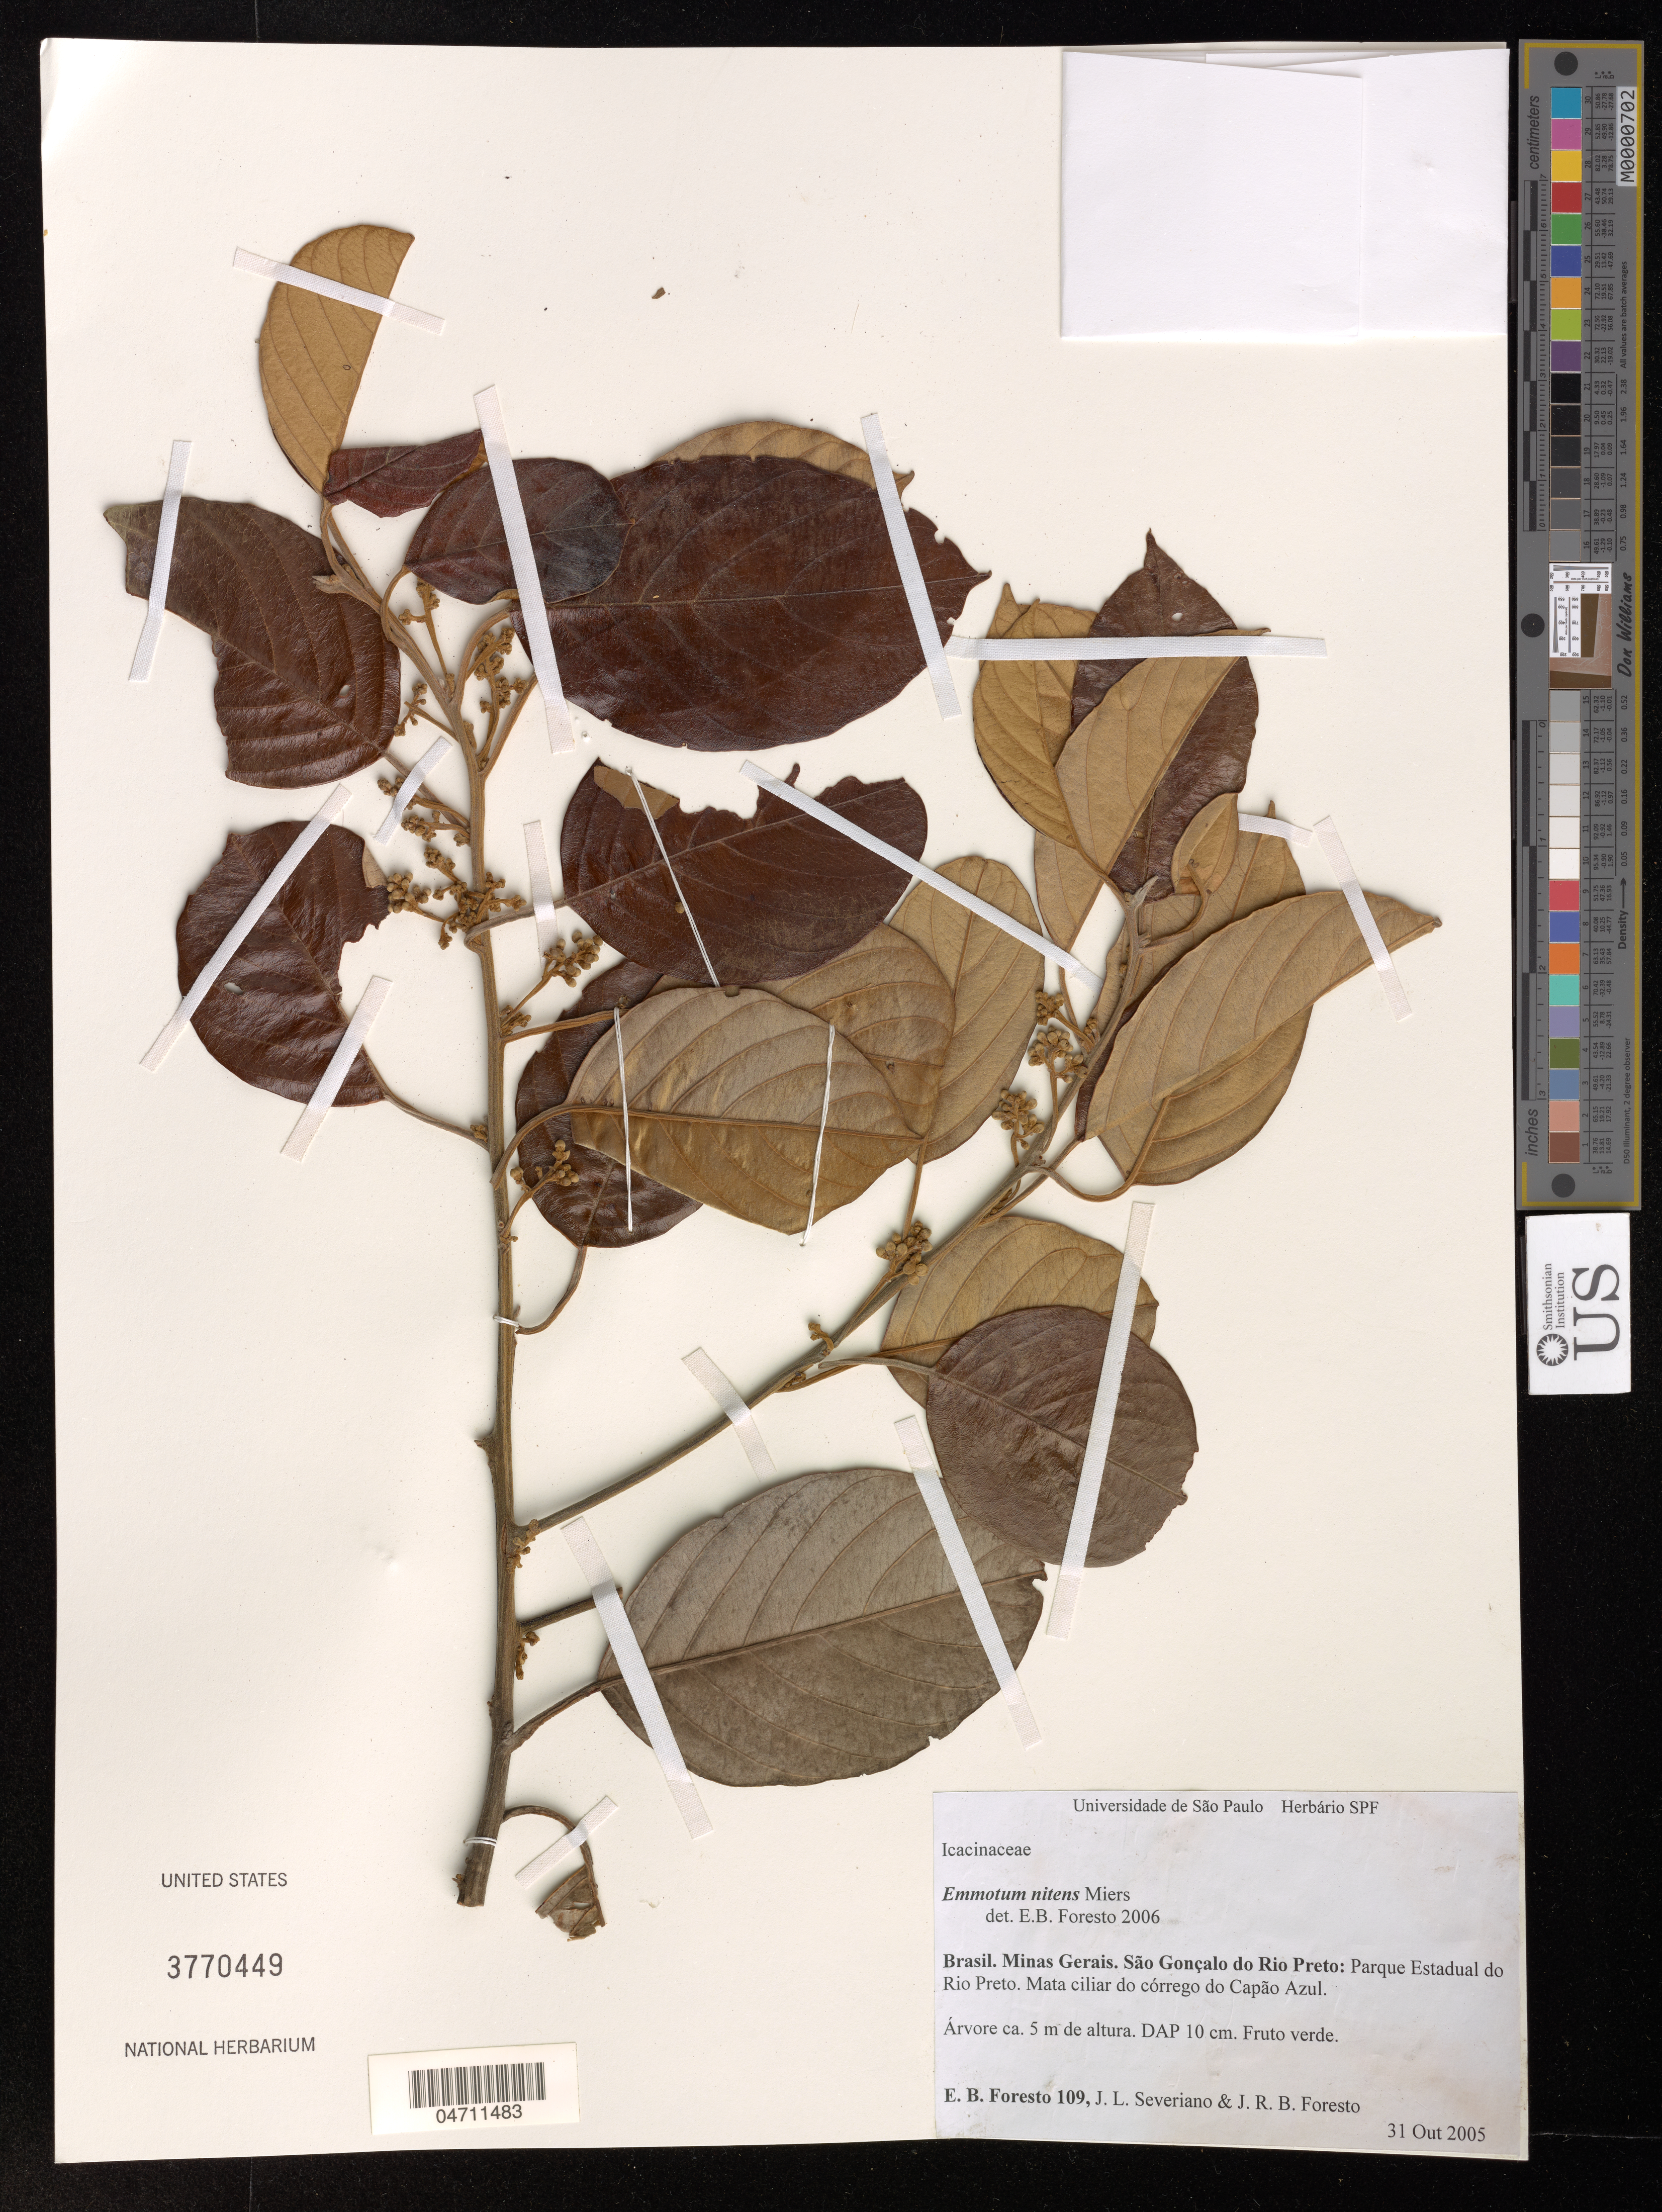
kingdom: Plantae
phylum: Tracheophyta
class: Magnoliopsida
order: Metteniusales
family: Metteniusaceae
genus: Emmotum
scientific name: Emmotum nitens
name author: Desv. ex Ham.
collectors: E. Foresto, J. Severiano & J. Foresto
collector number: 109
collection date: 2005-10-31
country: Brazil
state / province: Minas Gerais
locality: São Goncalo do Rio Preto: Parque Estadual do Rio Preto, Mata ciliar do córrego do Capão Azul.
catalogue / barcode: US 3770449